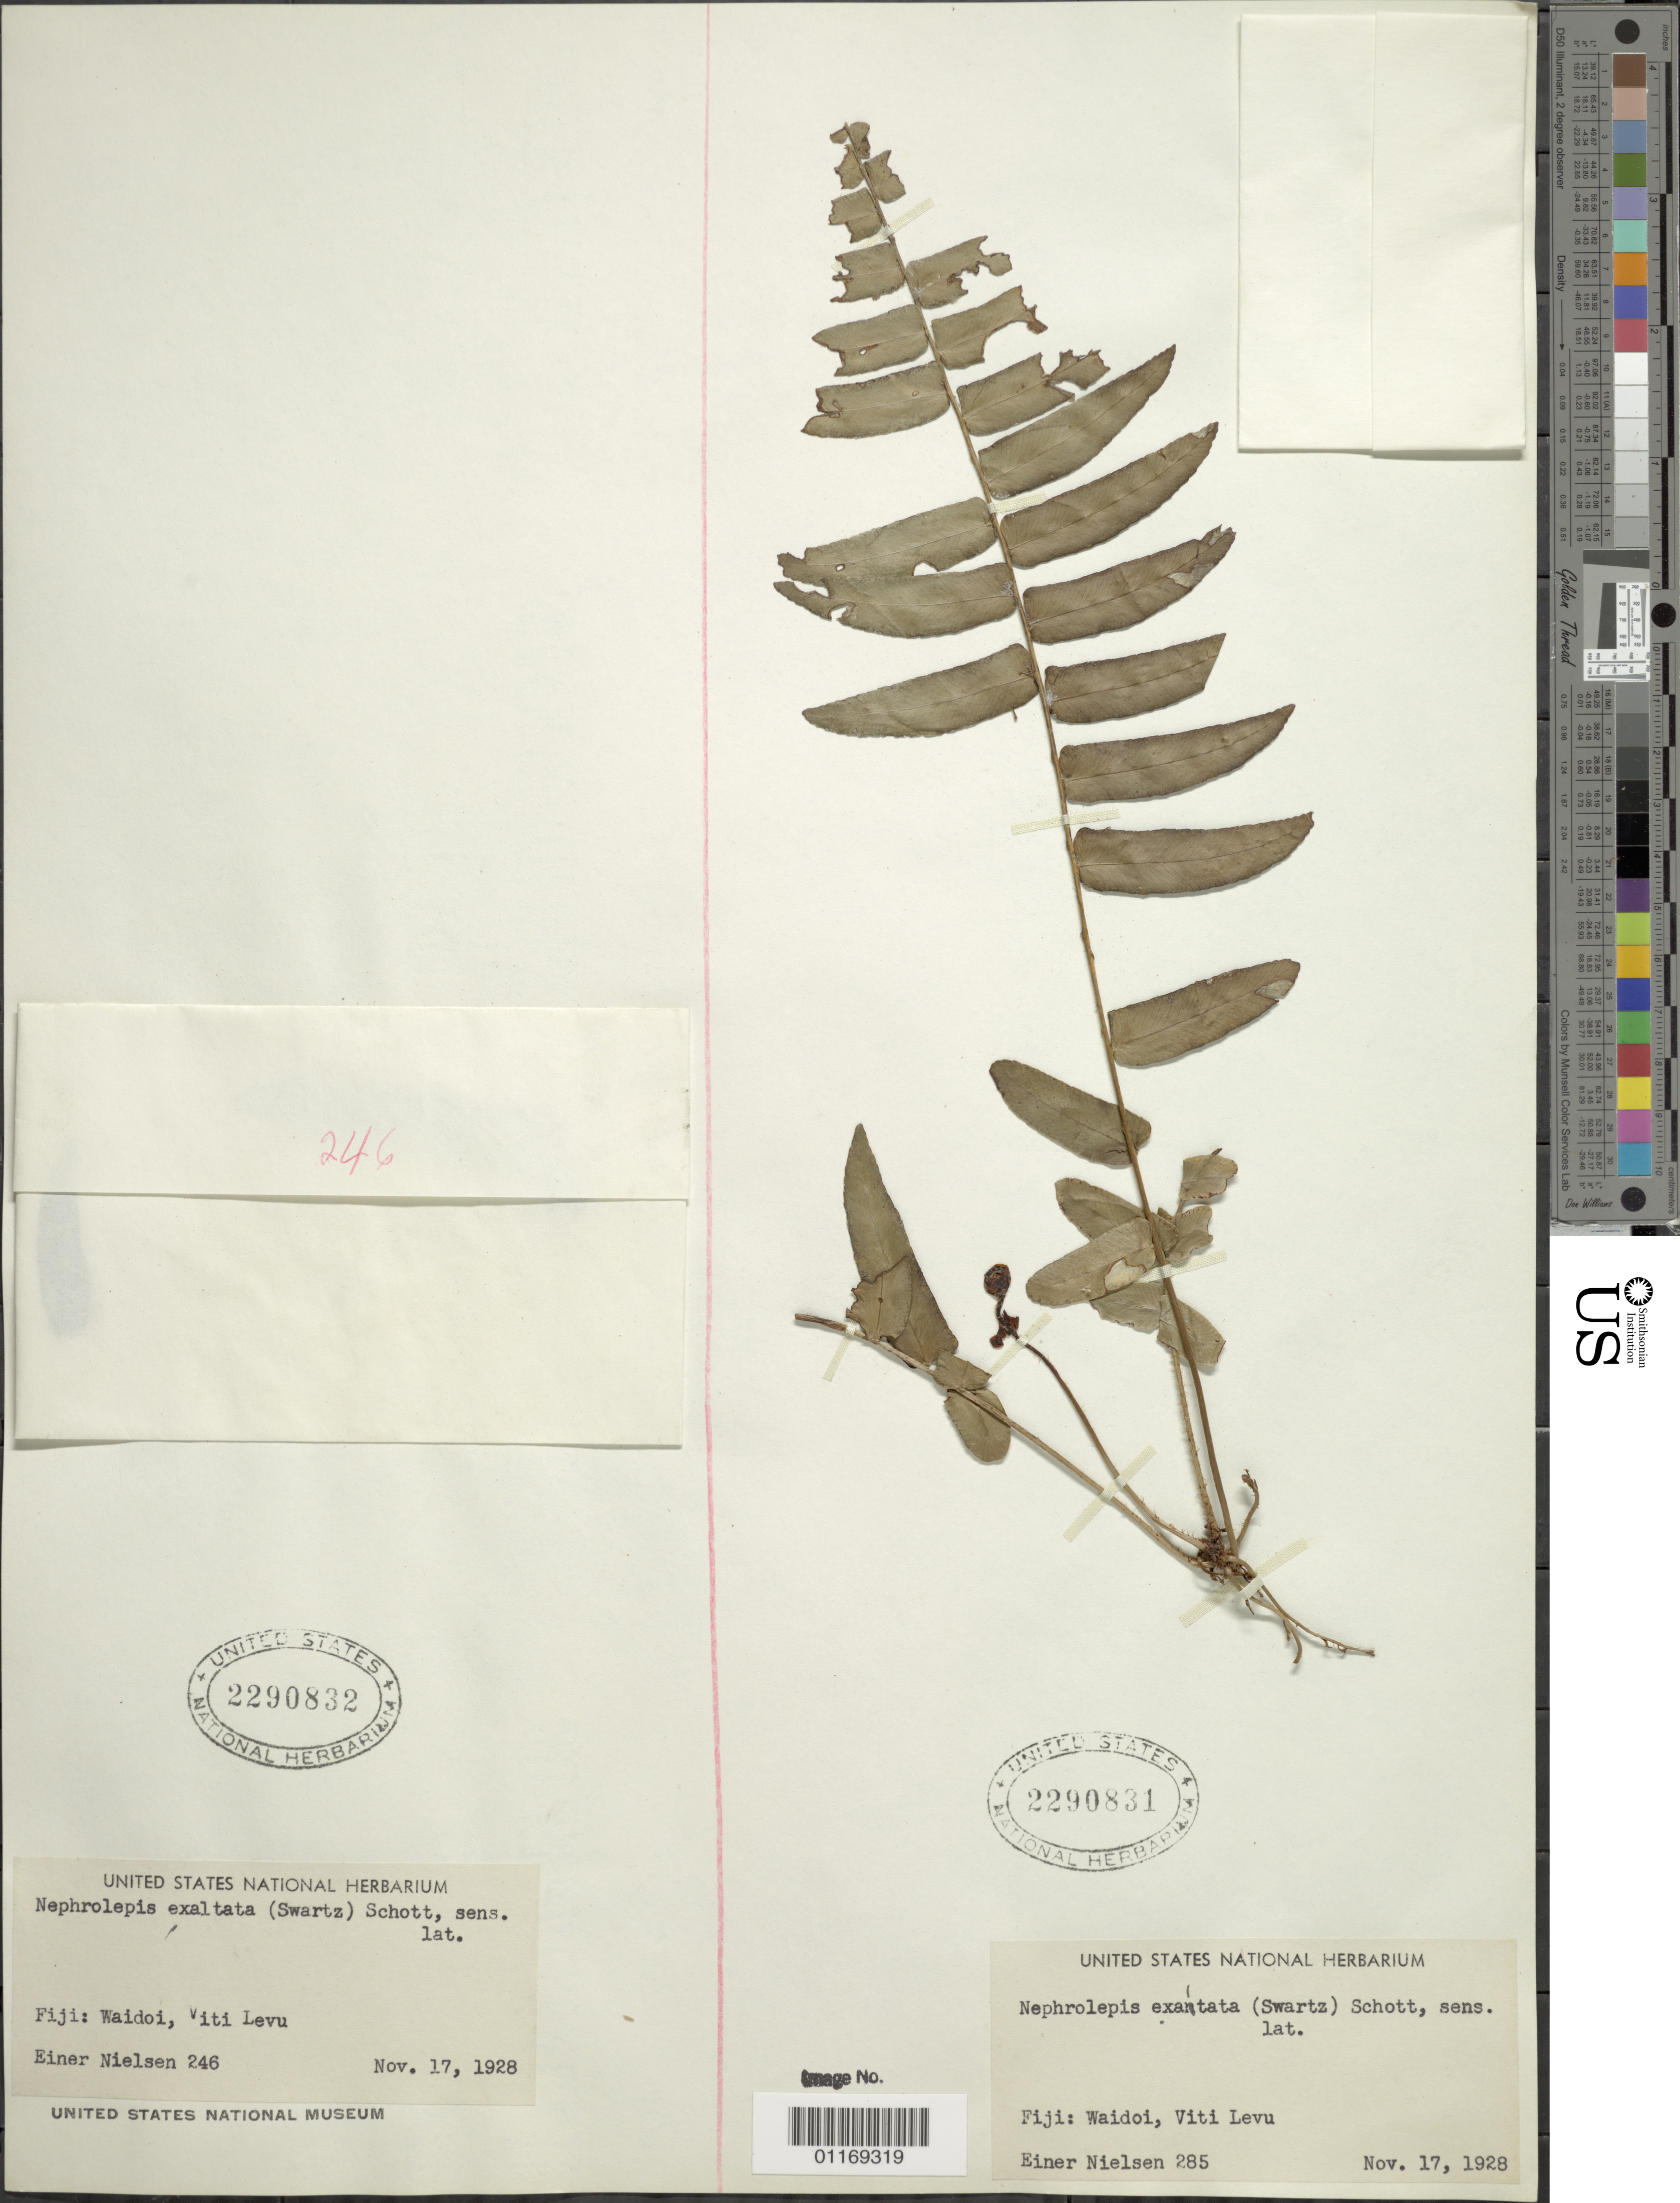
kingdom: Plantae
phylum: Tracheophyta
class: Polypodiopsida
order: Polypodiales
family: Nephrolepidaceae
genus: Nephrolepis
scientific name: Nephrolepis exaltata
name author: (L.) Schott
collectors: E. Nielsen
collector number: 285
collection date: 1928-11-17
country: Fiji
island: Viti Levu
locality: Waidoi.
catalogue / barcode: US 2290831